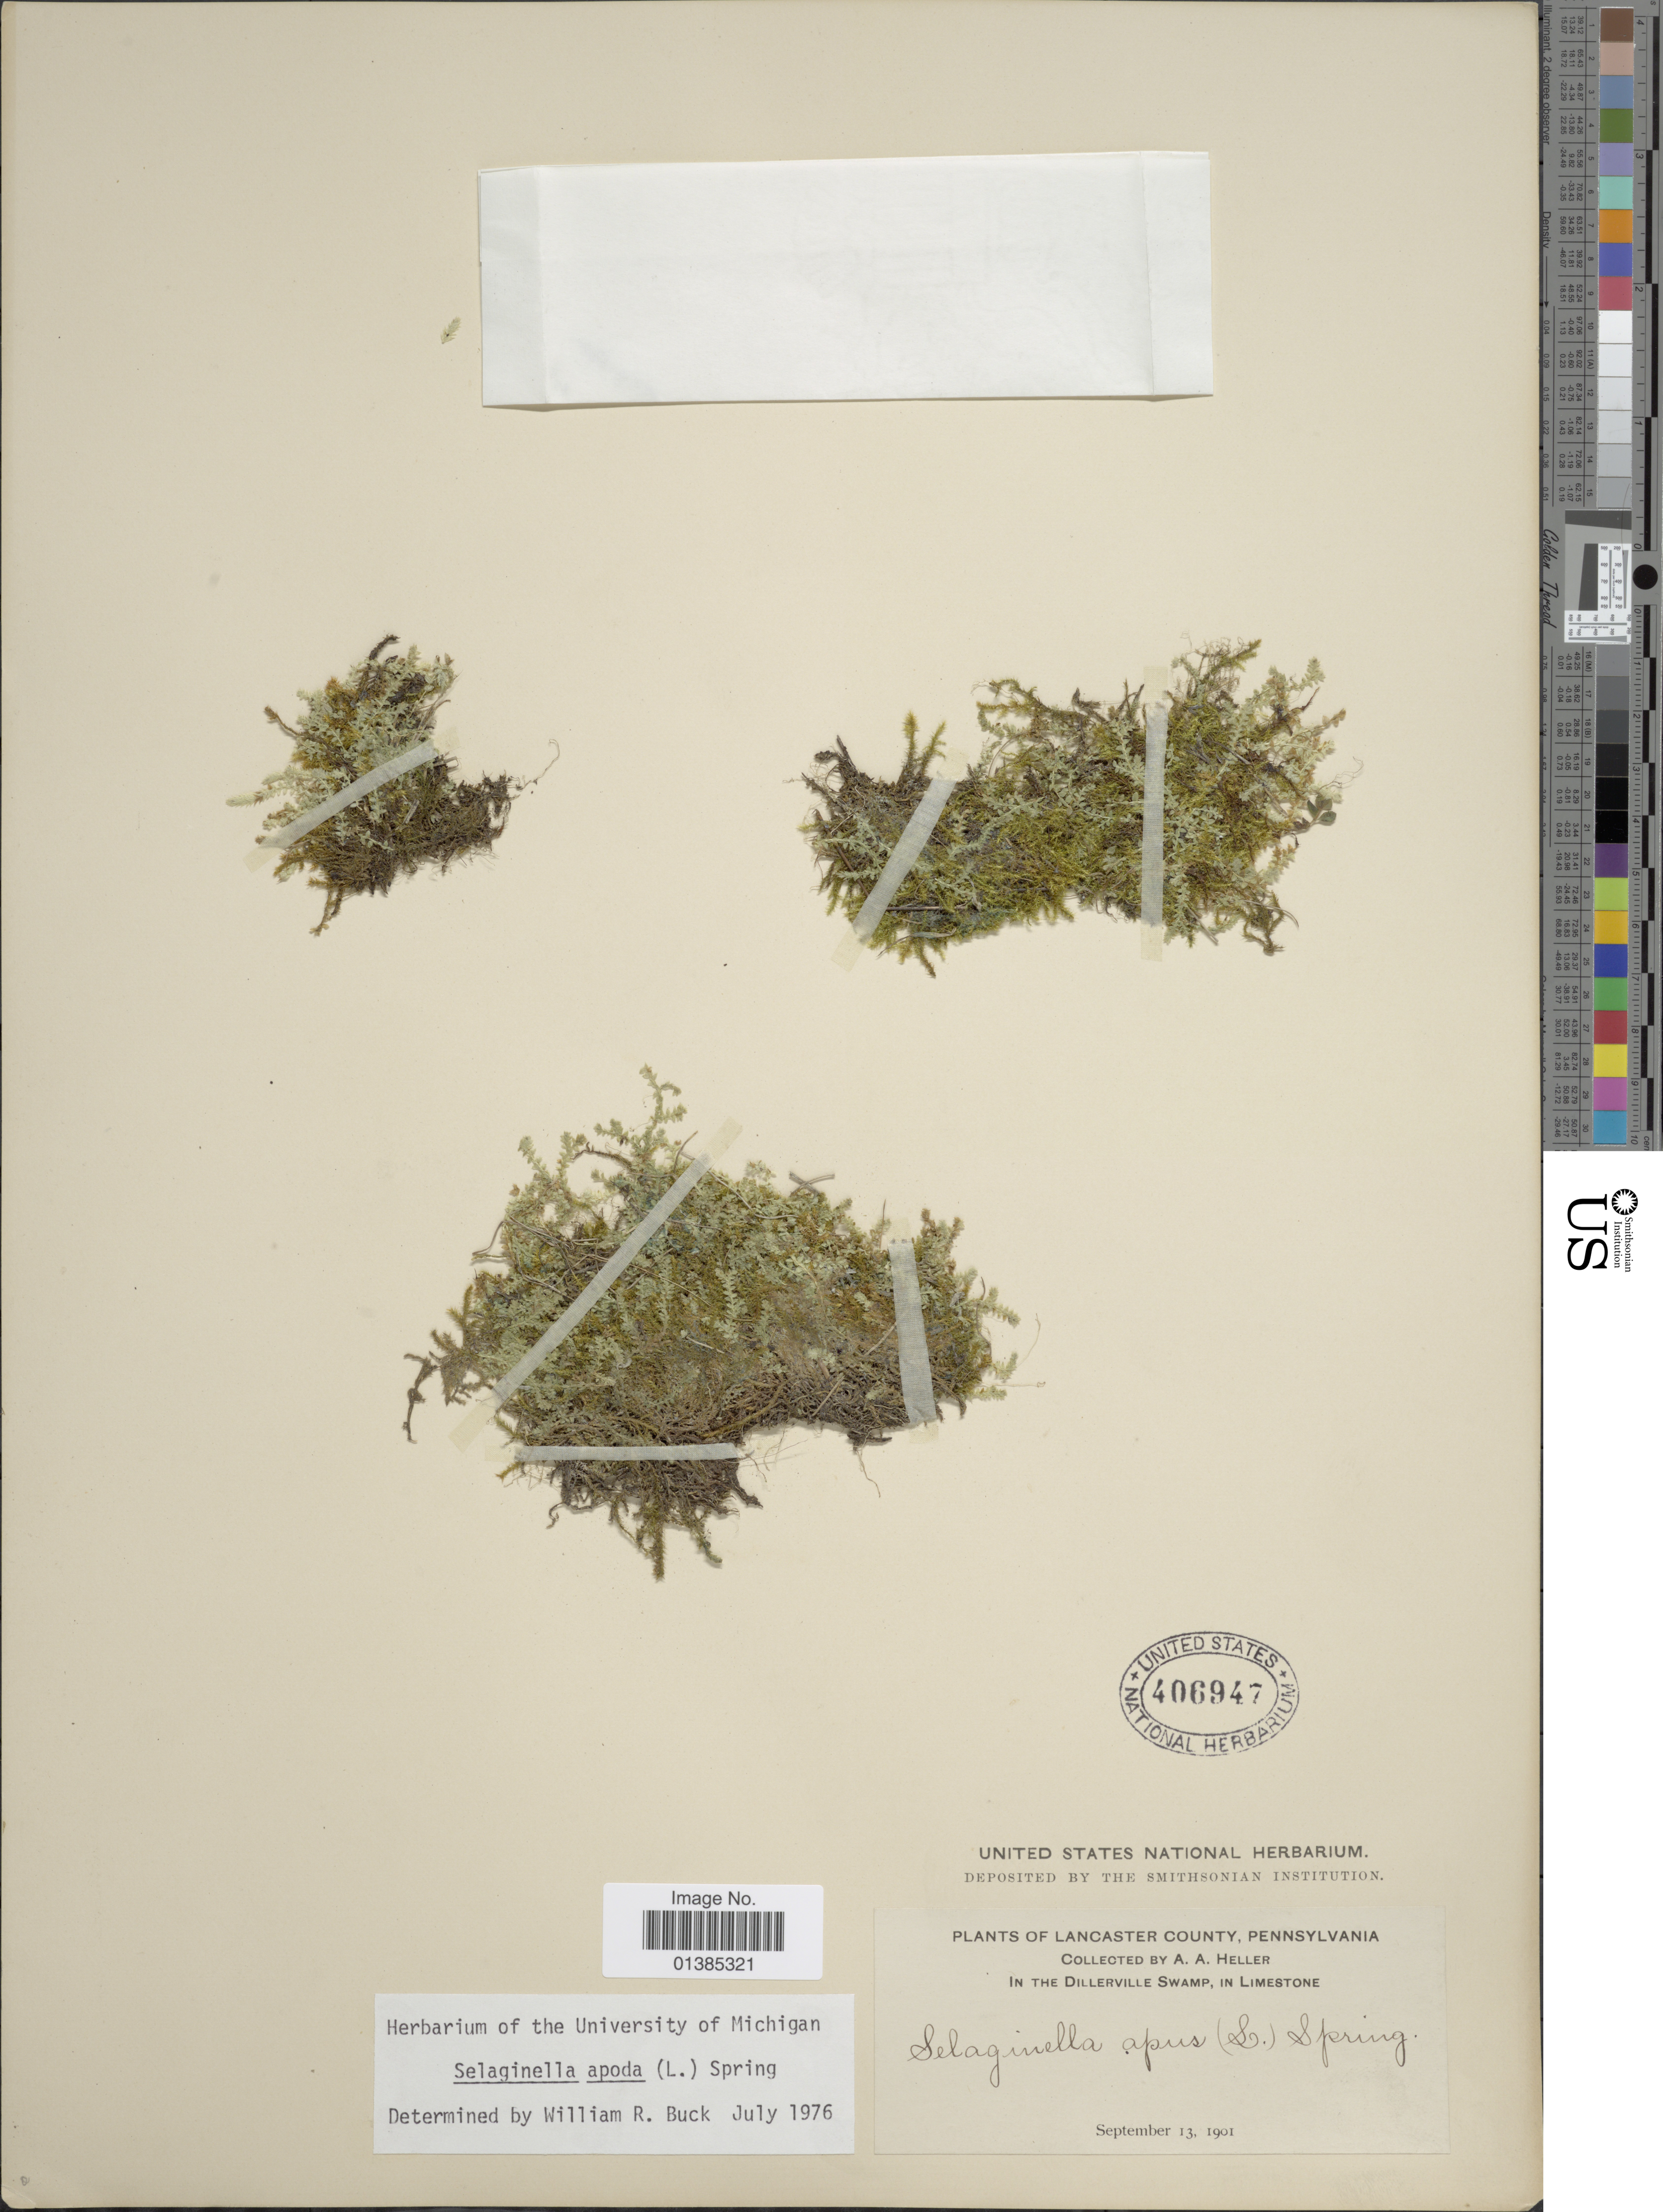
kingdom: Plantae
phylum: Tracheophyta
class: Lycopodiopsida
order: Selaginellales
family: Selaginellaceae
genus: Selaginella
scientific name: Selaginella apus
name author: Spring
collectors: A. A. Heller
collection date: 1901-09-13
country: United States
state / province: Pennsylvania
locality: Lancaster County. In the Dillerville Swamp, in Limestone.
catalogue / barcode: US 406947